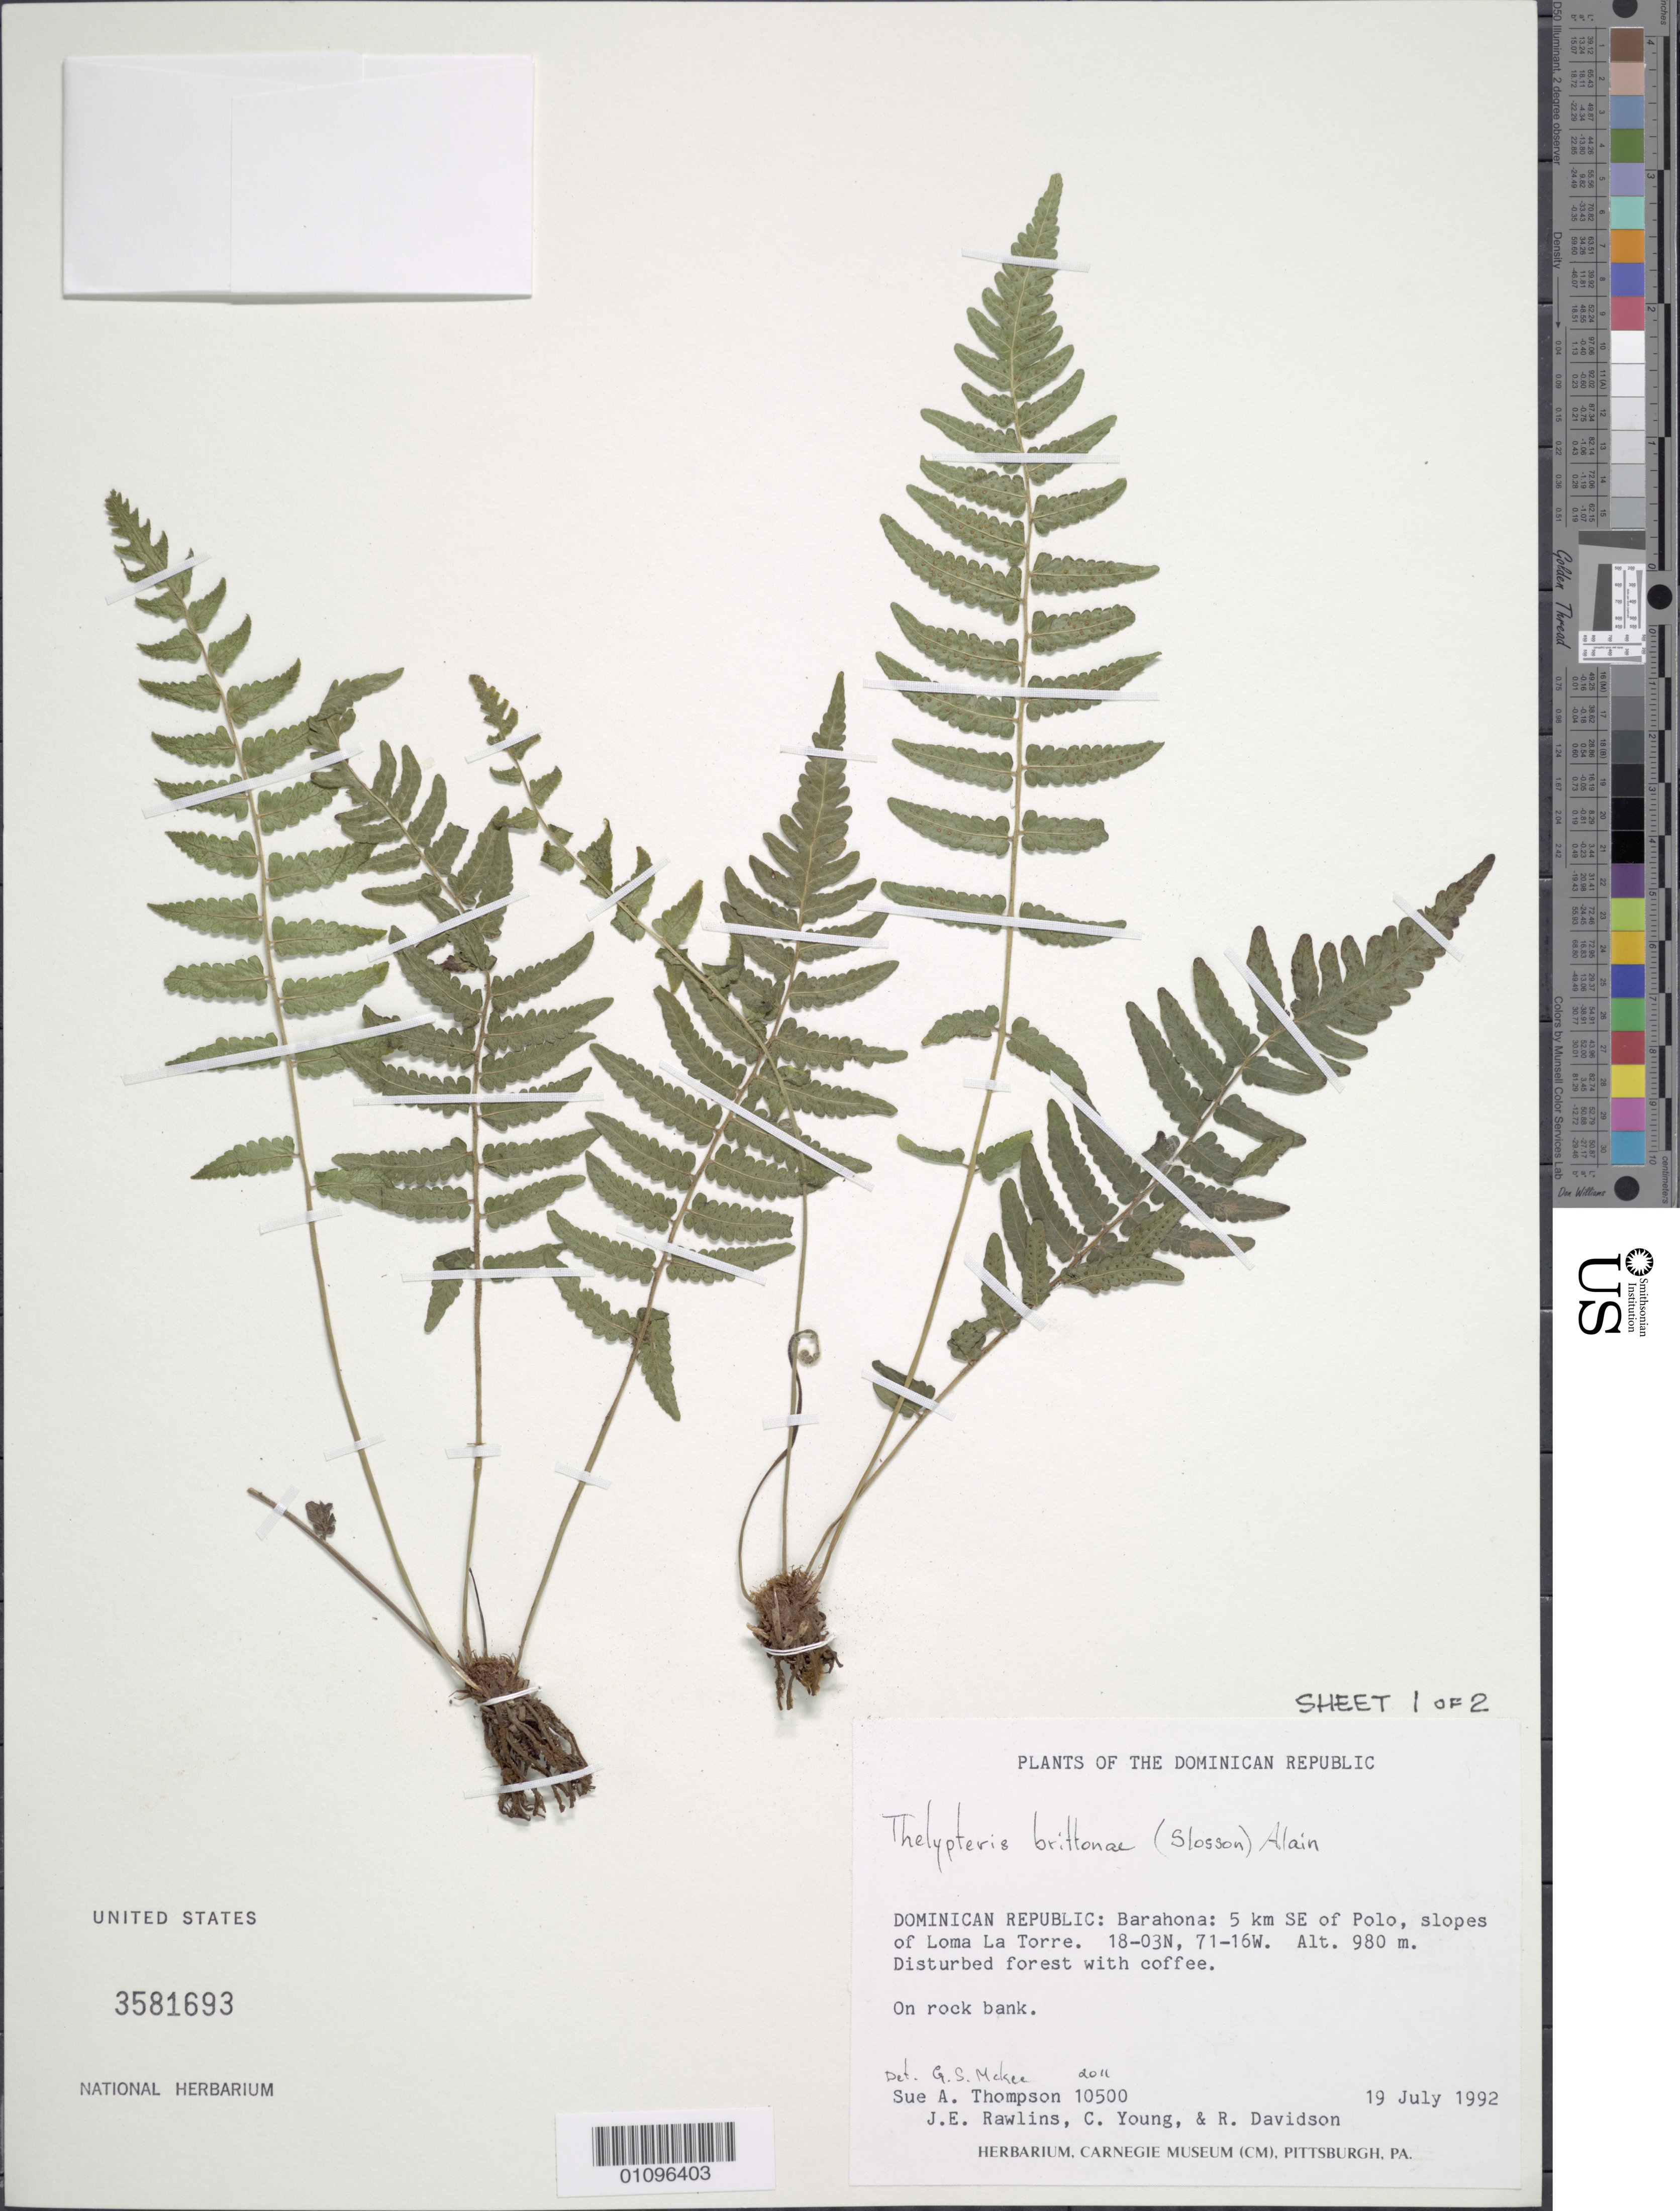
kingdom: Plantae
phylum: Tracheophyta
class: Polypodiopsida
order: Polypodiales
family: Thelypteridaceae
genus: Goniopteris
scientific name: Goniopteris brittonae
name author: (Slosson ex Maxon) Ching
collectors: S. A. Thompson, J. Rawlins, C. Young & R. Davidson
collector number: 10500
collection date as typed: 19 Jul 1992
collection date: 1992-07-19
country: Dominican Republic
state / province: Barahona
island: Hispaniola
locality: Loma La Torre slopes, 5 km SE of Polo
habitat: Disturbed forest with coffee, on rock bank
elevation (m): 980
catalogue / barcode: US 3581693